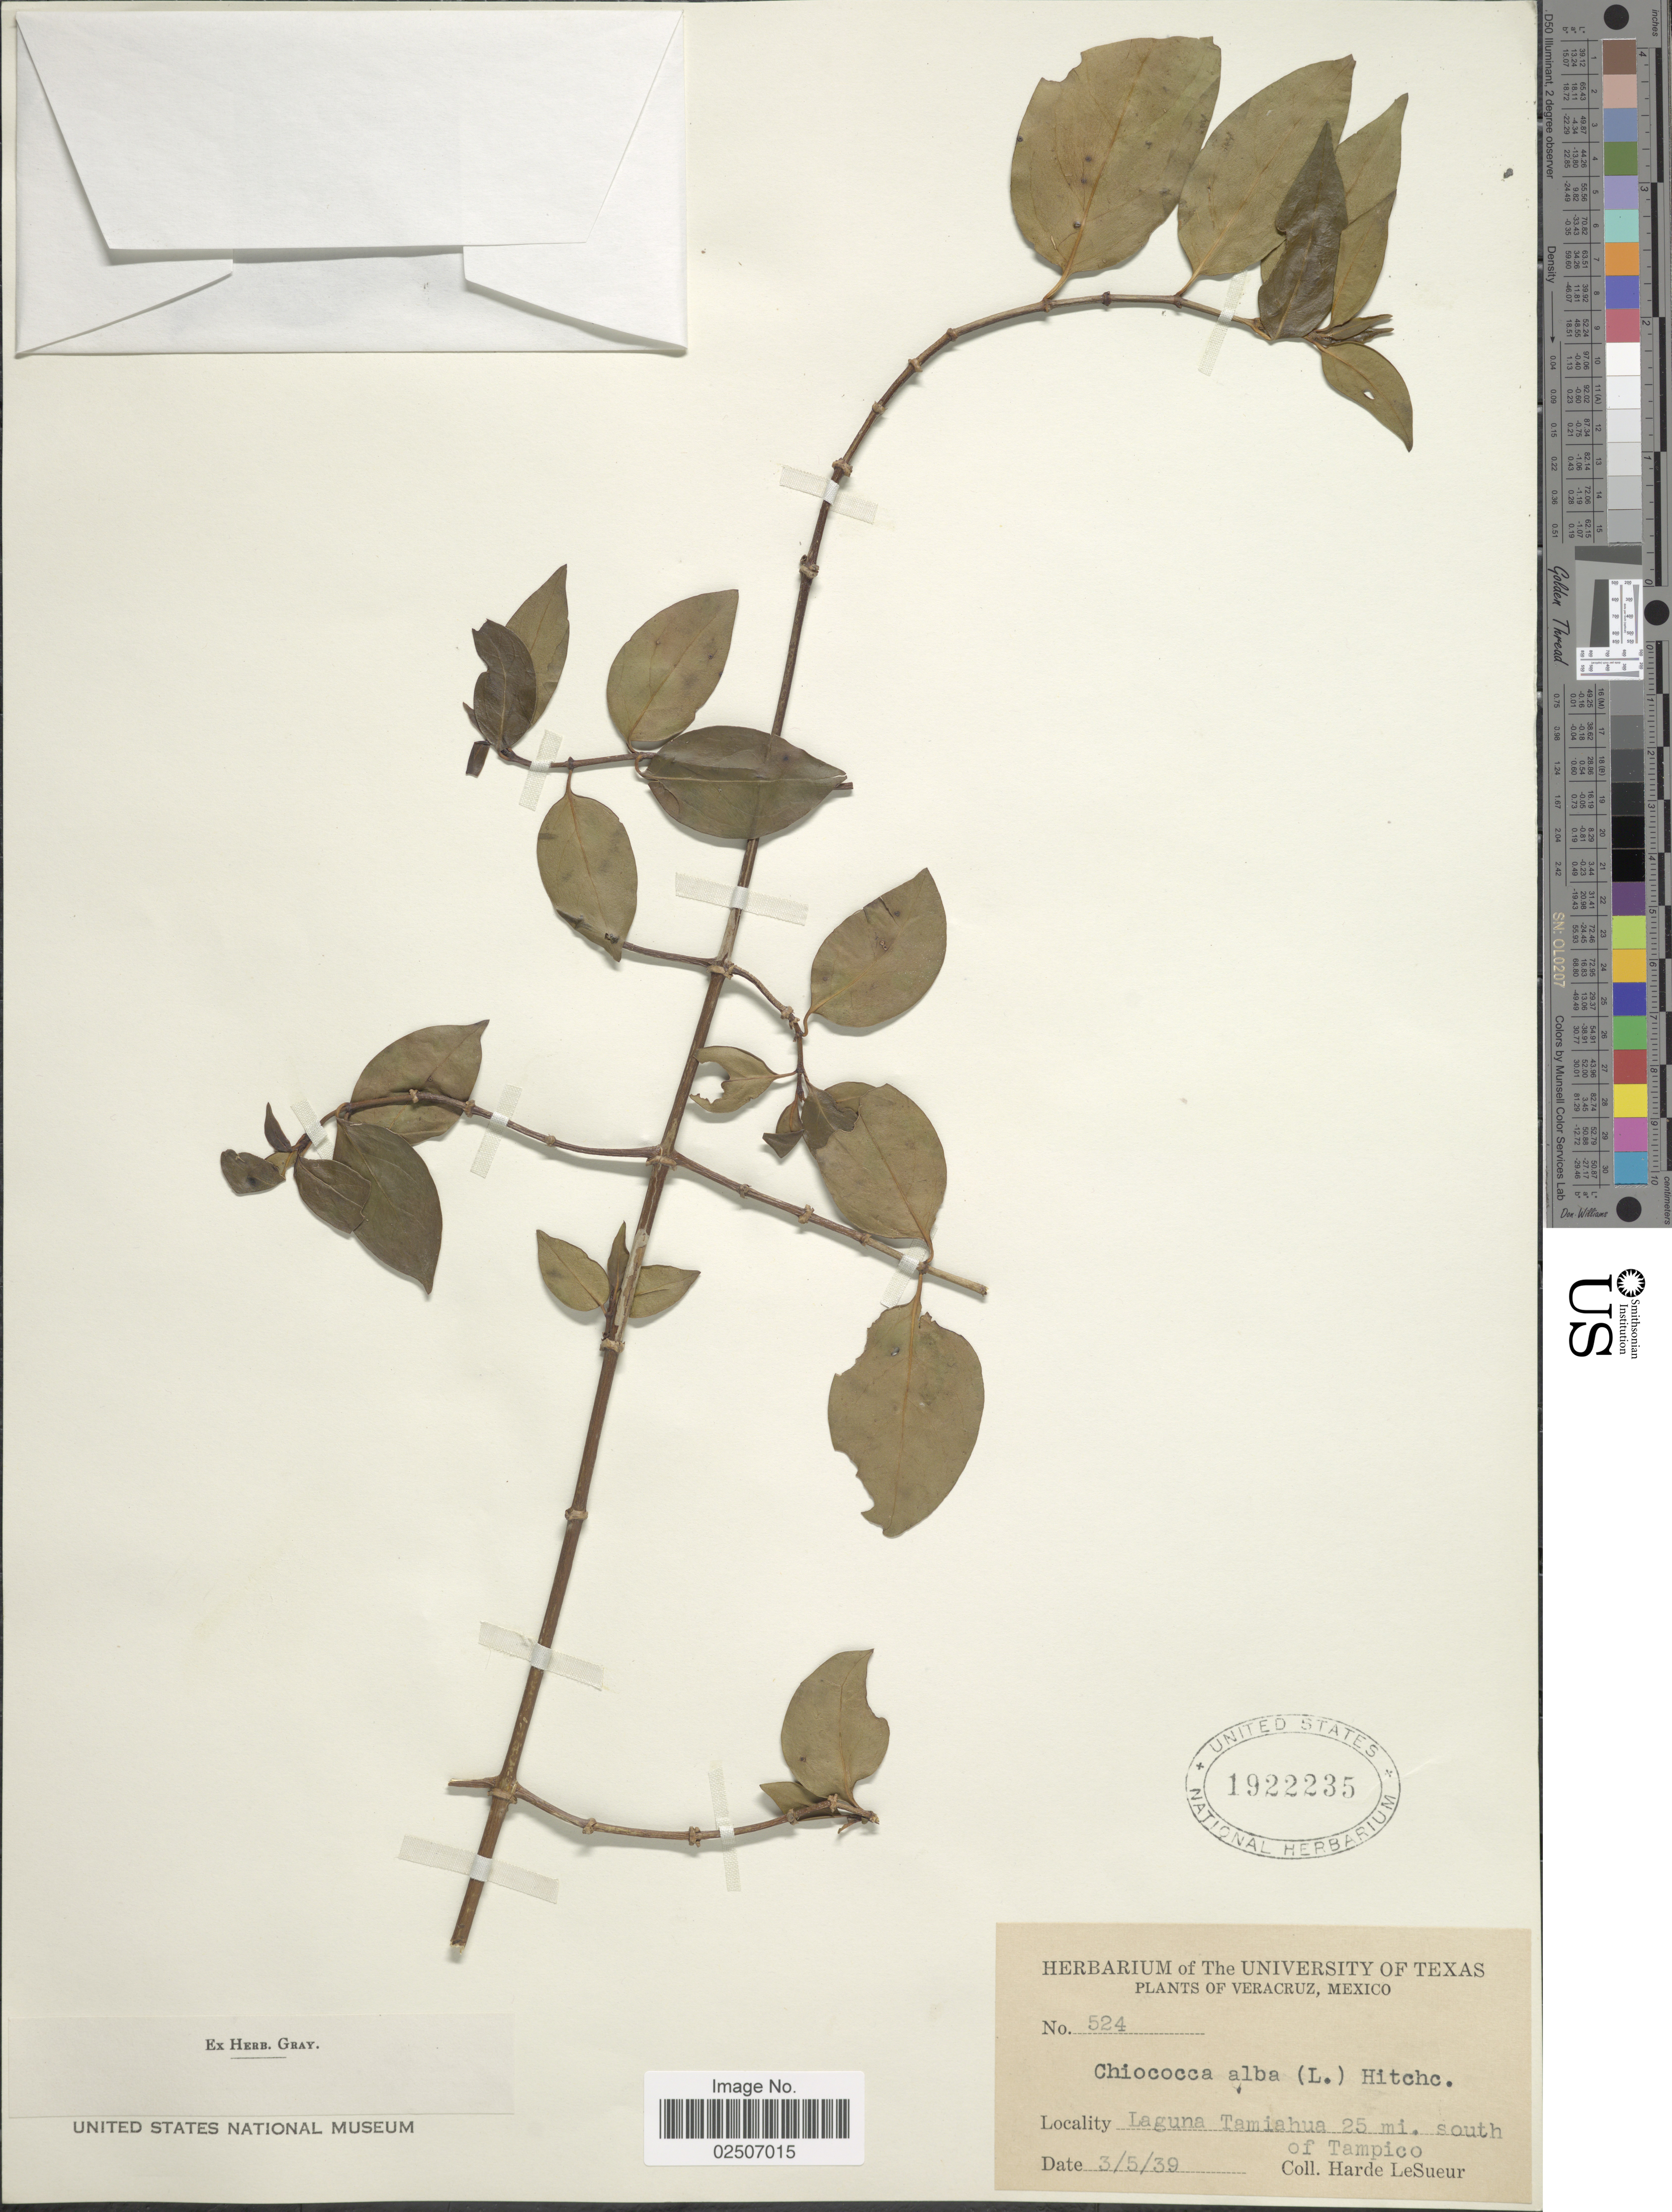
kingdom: Plantae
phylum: Tracheophyta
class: Magnoliopsida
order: Gentianales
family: Rubiaceae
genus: Chiococca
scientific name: Chiococca alba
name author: (L.) Hitchc.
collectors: H. LeSueur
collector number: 524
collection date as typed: Transcribed d/m/y: 3/5/39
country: Mexico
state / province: Veracruz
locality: Veracruz. Laguna Tamiahua 25 mi. south of Tampico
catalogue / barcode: US 1922235